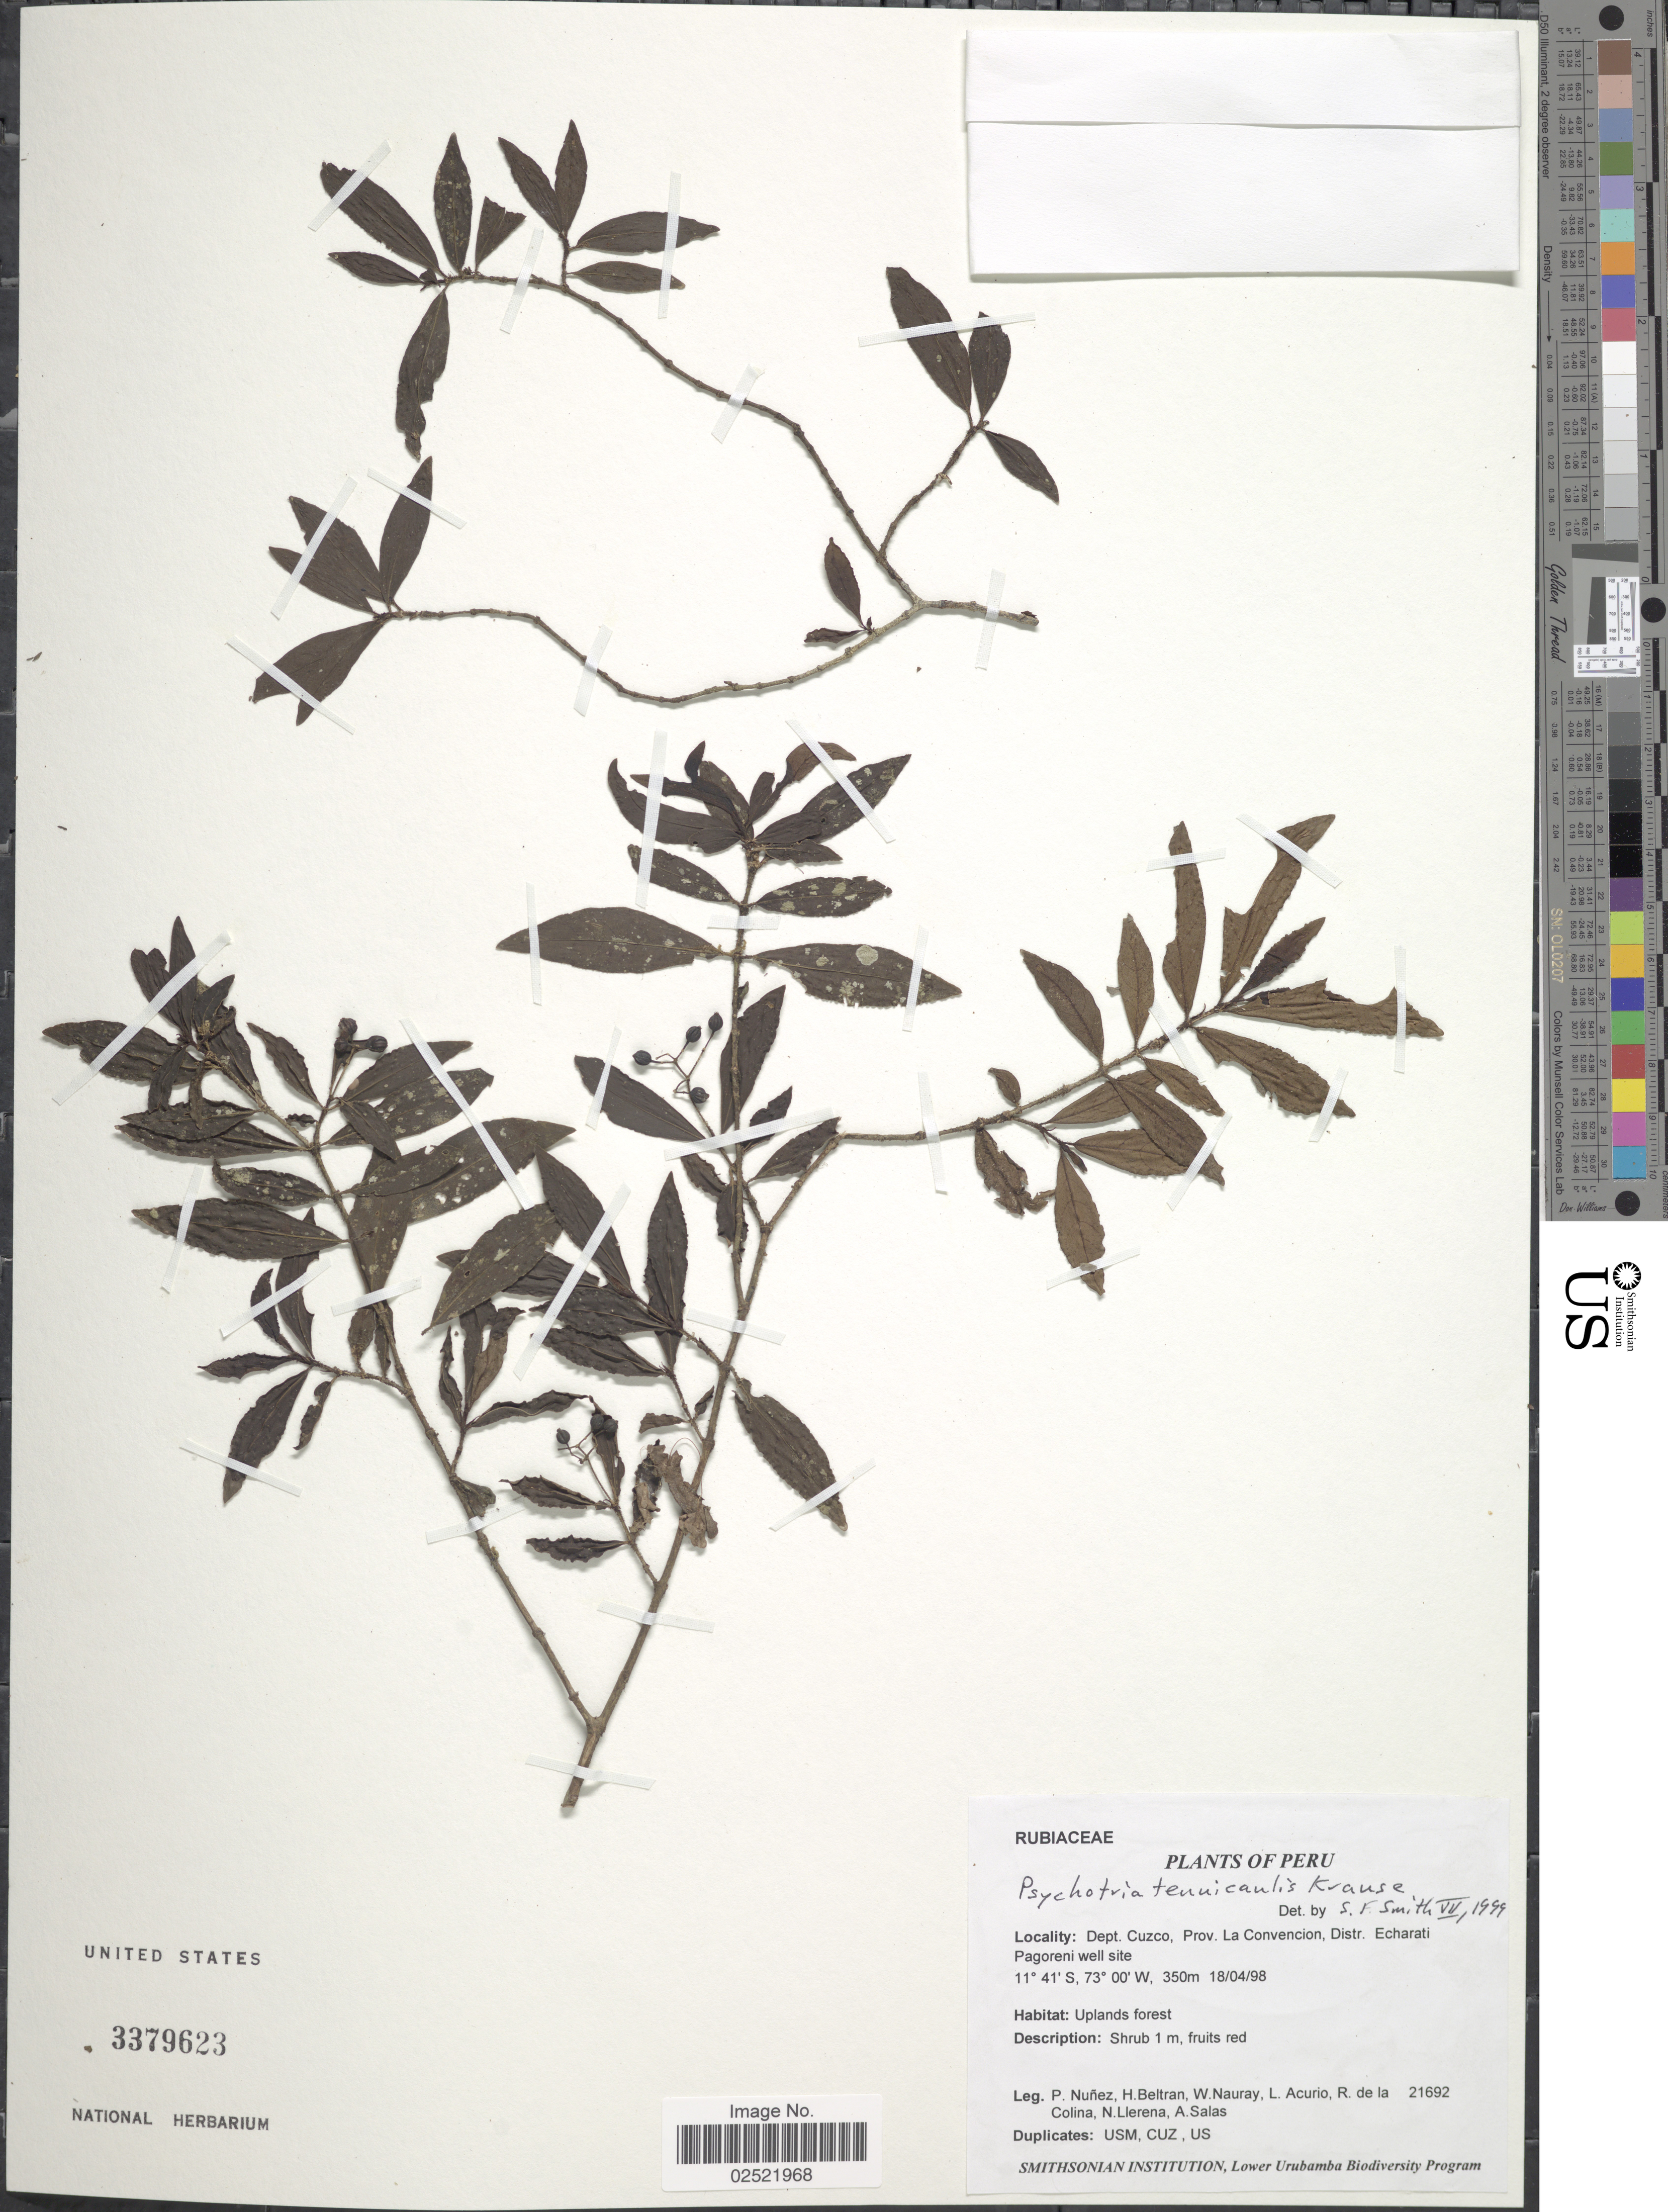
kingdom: Plantae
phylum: Tracheophyta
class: Magnoliopsida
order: Gentianales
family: Rubiaceae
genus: Psychotria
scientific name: Psychotria tenuicaulis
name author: K. Krause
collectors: P. Nuñez V., H. Beltran, W. Nauray, L. Acurio & et al.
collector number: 21692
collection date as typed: Transcribed d/m/y: 18/4/98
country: Peru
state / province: Cusco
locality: Prov. La Convencion, Distr. Echarati Pagoreni well site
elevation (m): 350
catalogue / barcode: US 3379623